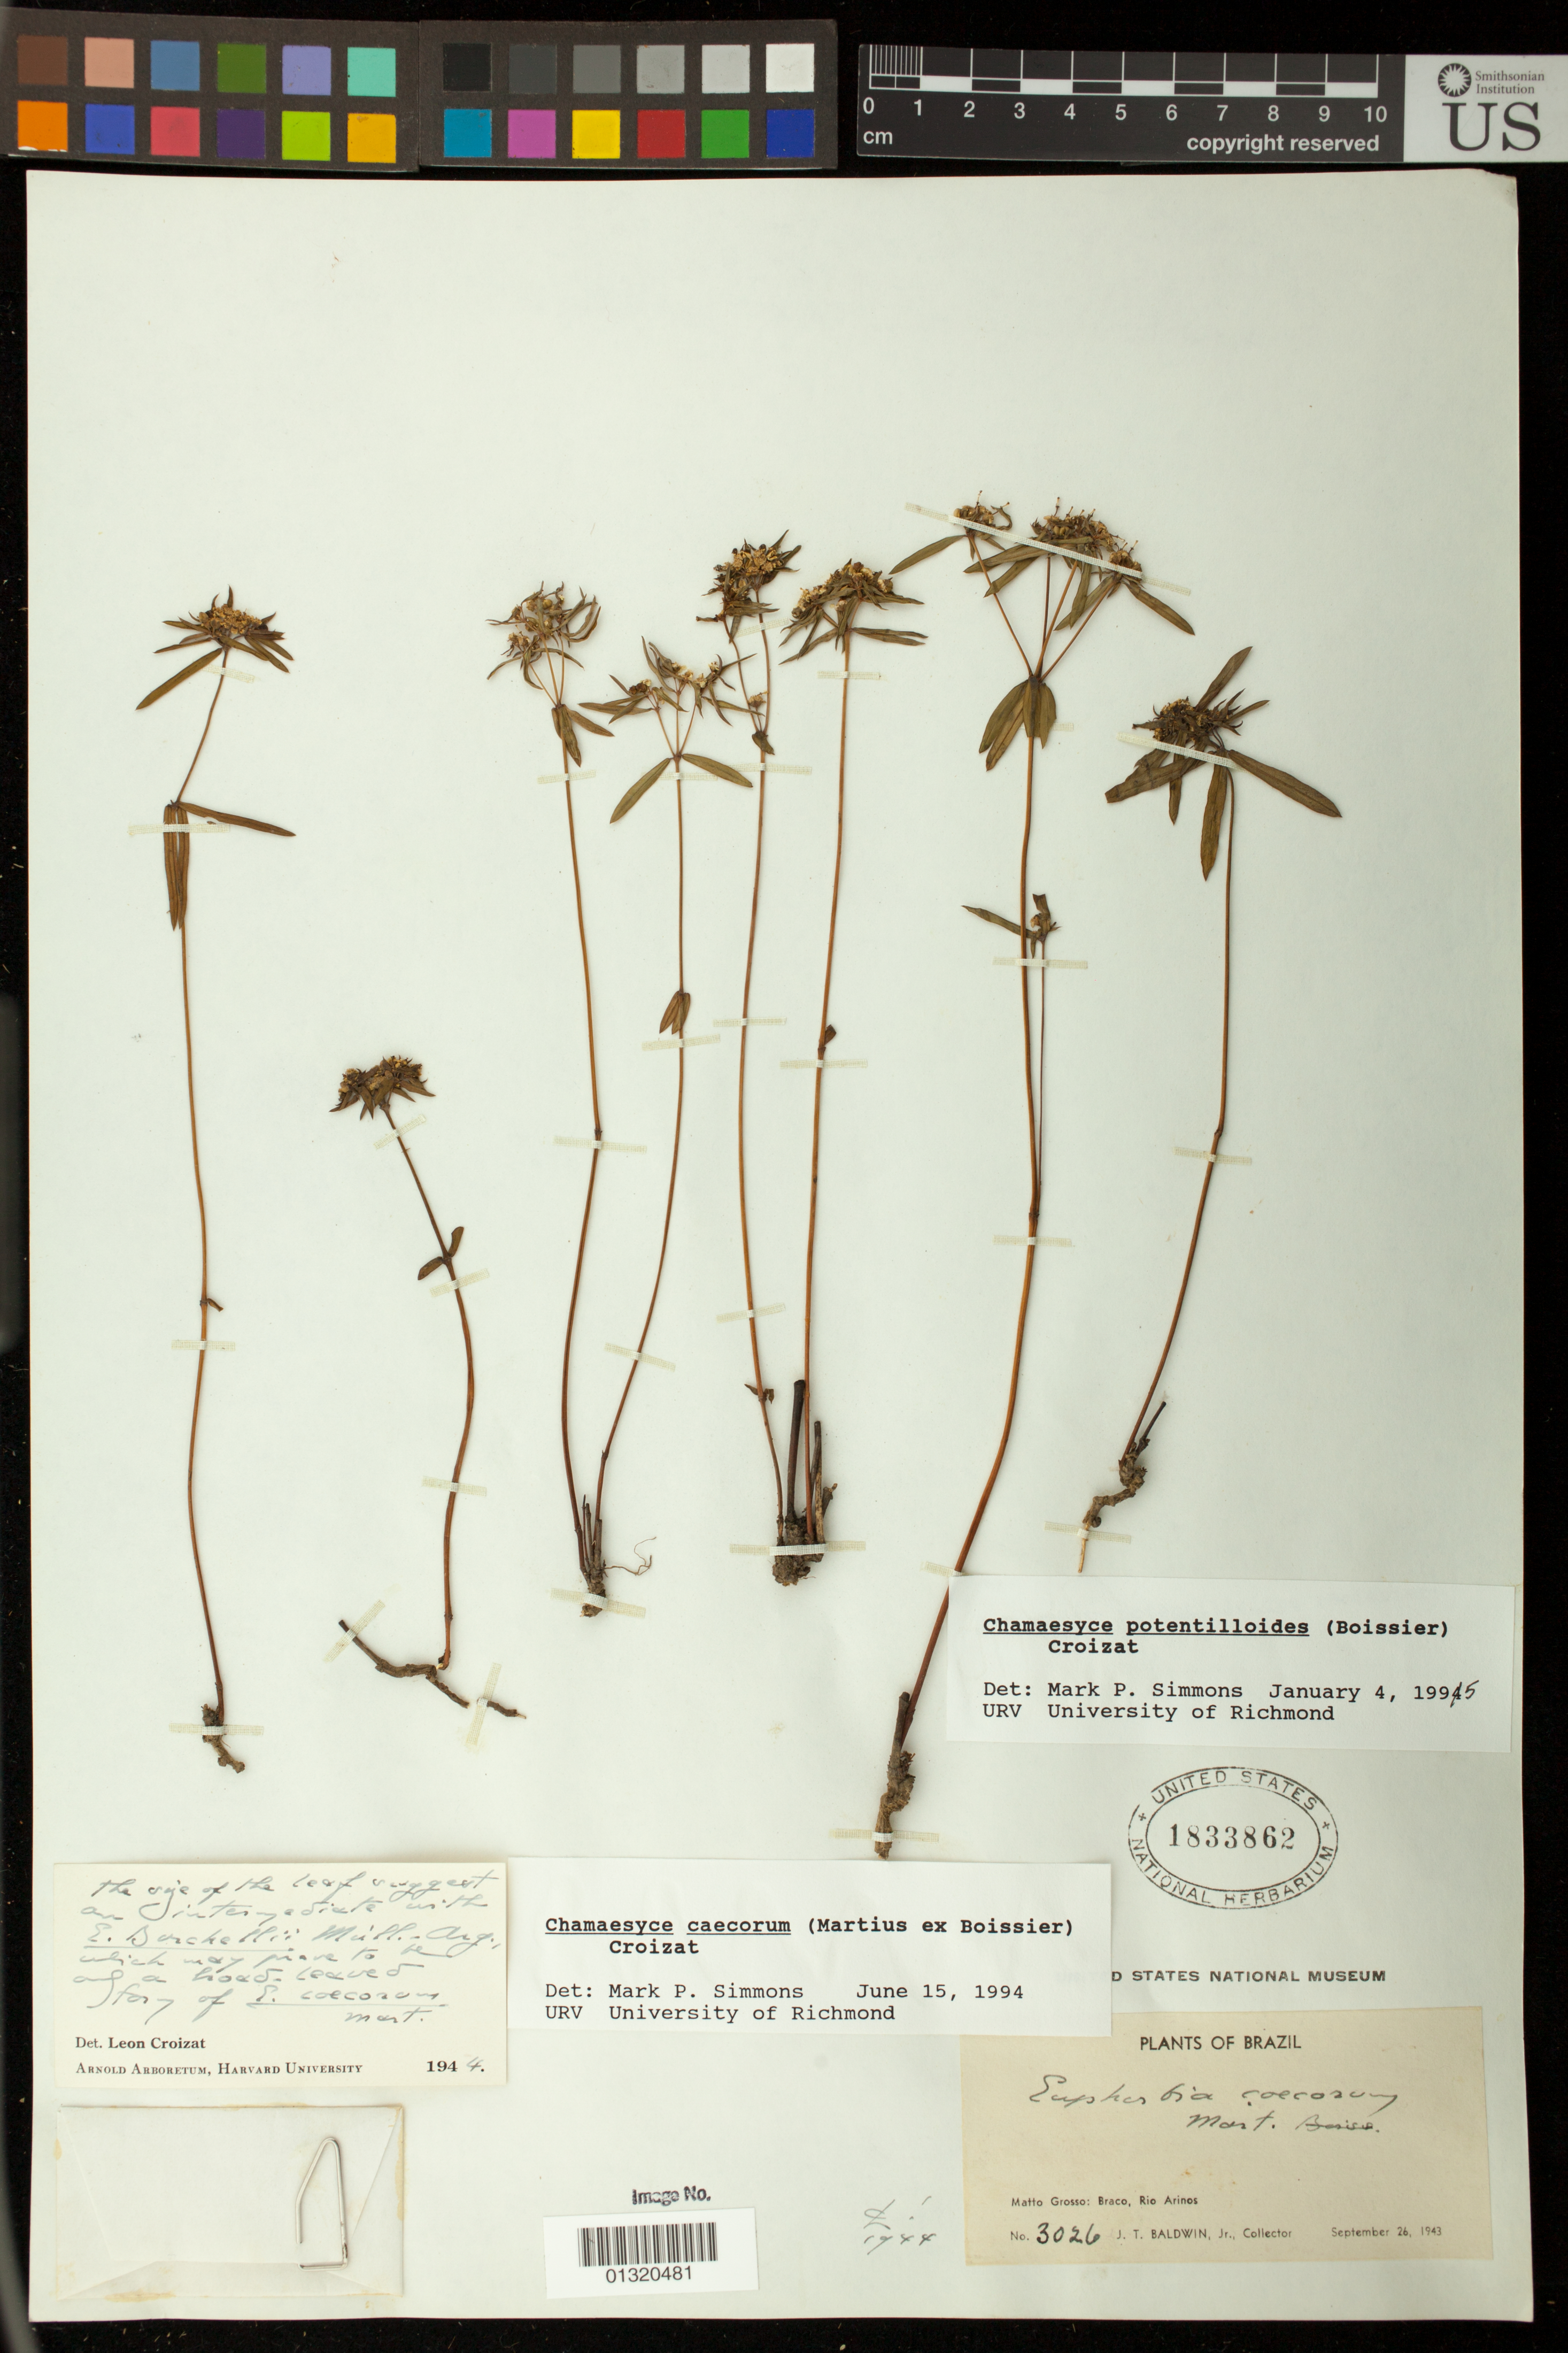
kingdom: Plantae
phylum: Tracheophyta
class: Magnoliopsida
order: Malpighiales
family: Euphorbiaceae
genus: Euphorbia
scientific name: Euphorbia potentilloides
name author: Boiss.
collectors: J. T. Baldwin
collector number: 3026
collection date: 1943-09-26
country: Brazil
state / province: Mato Grosso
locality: Braco, Rio Arinos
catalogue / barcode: US 1833862